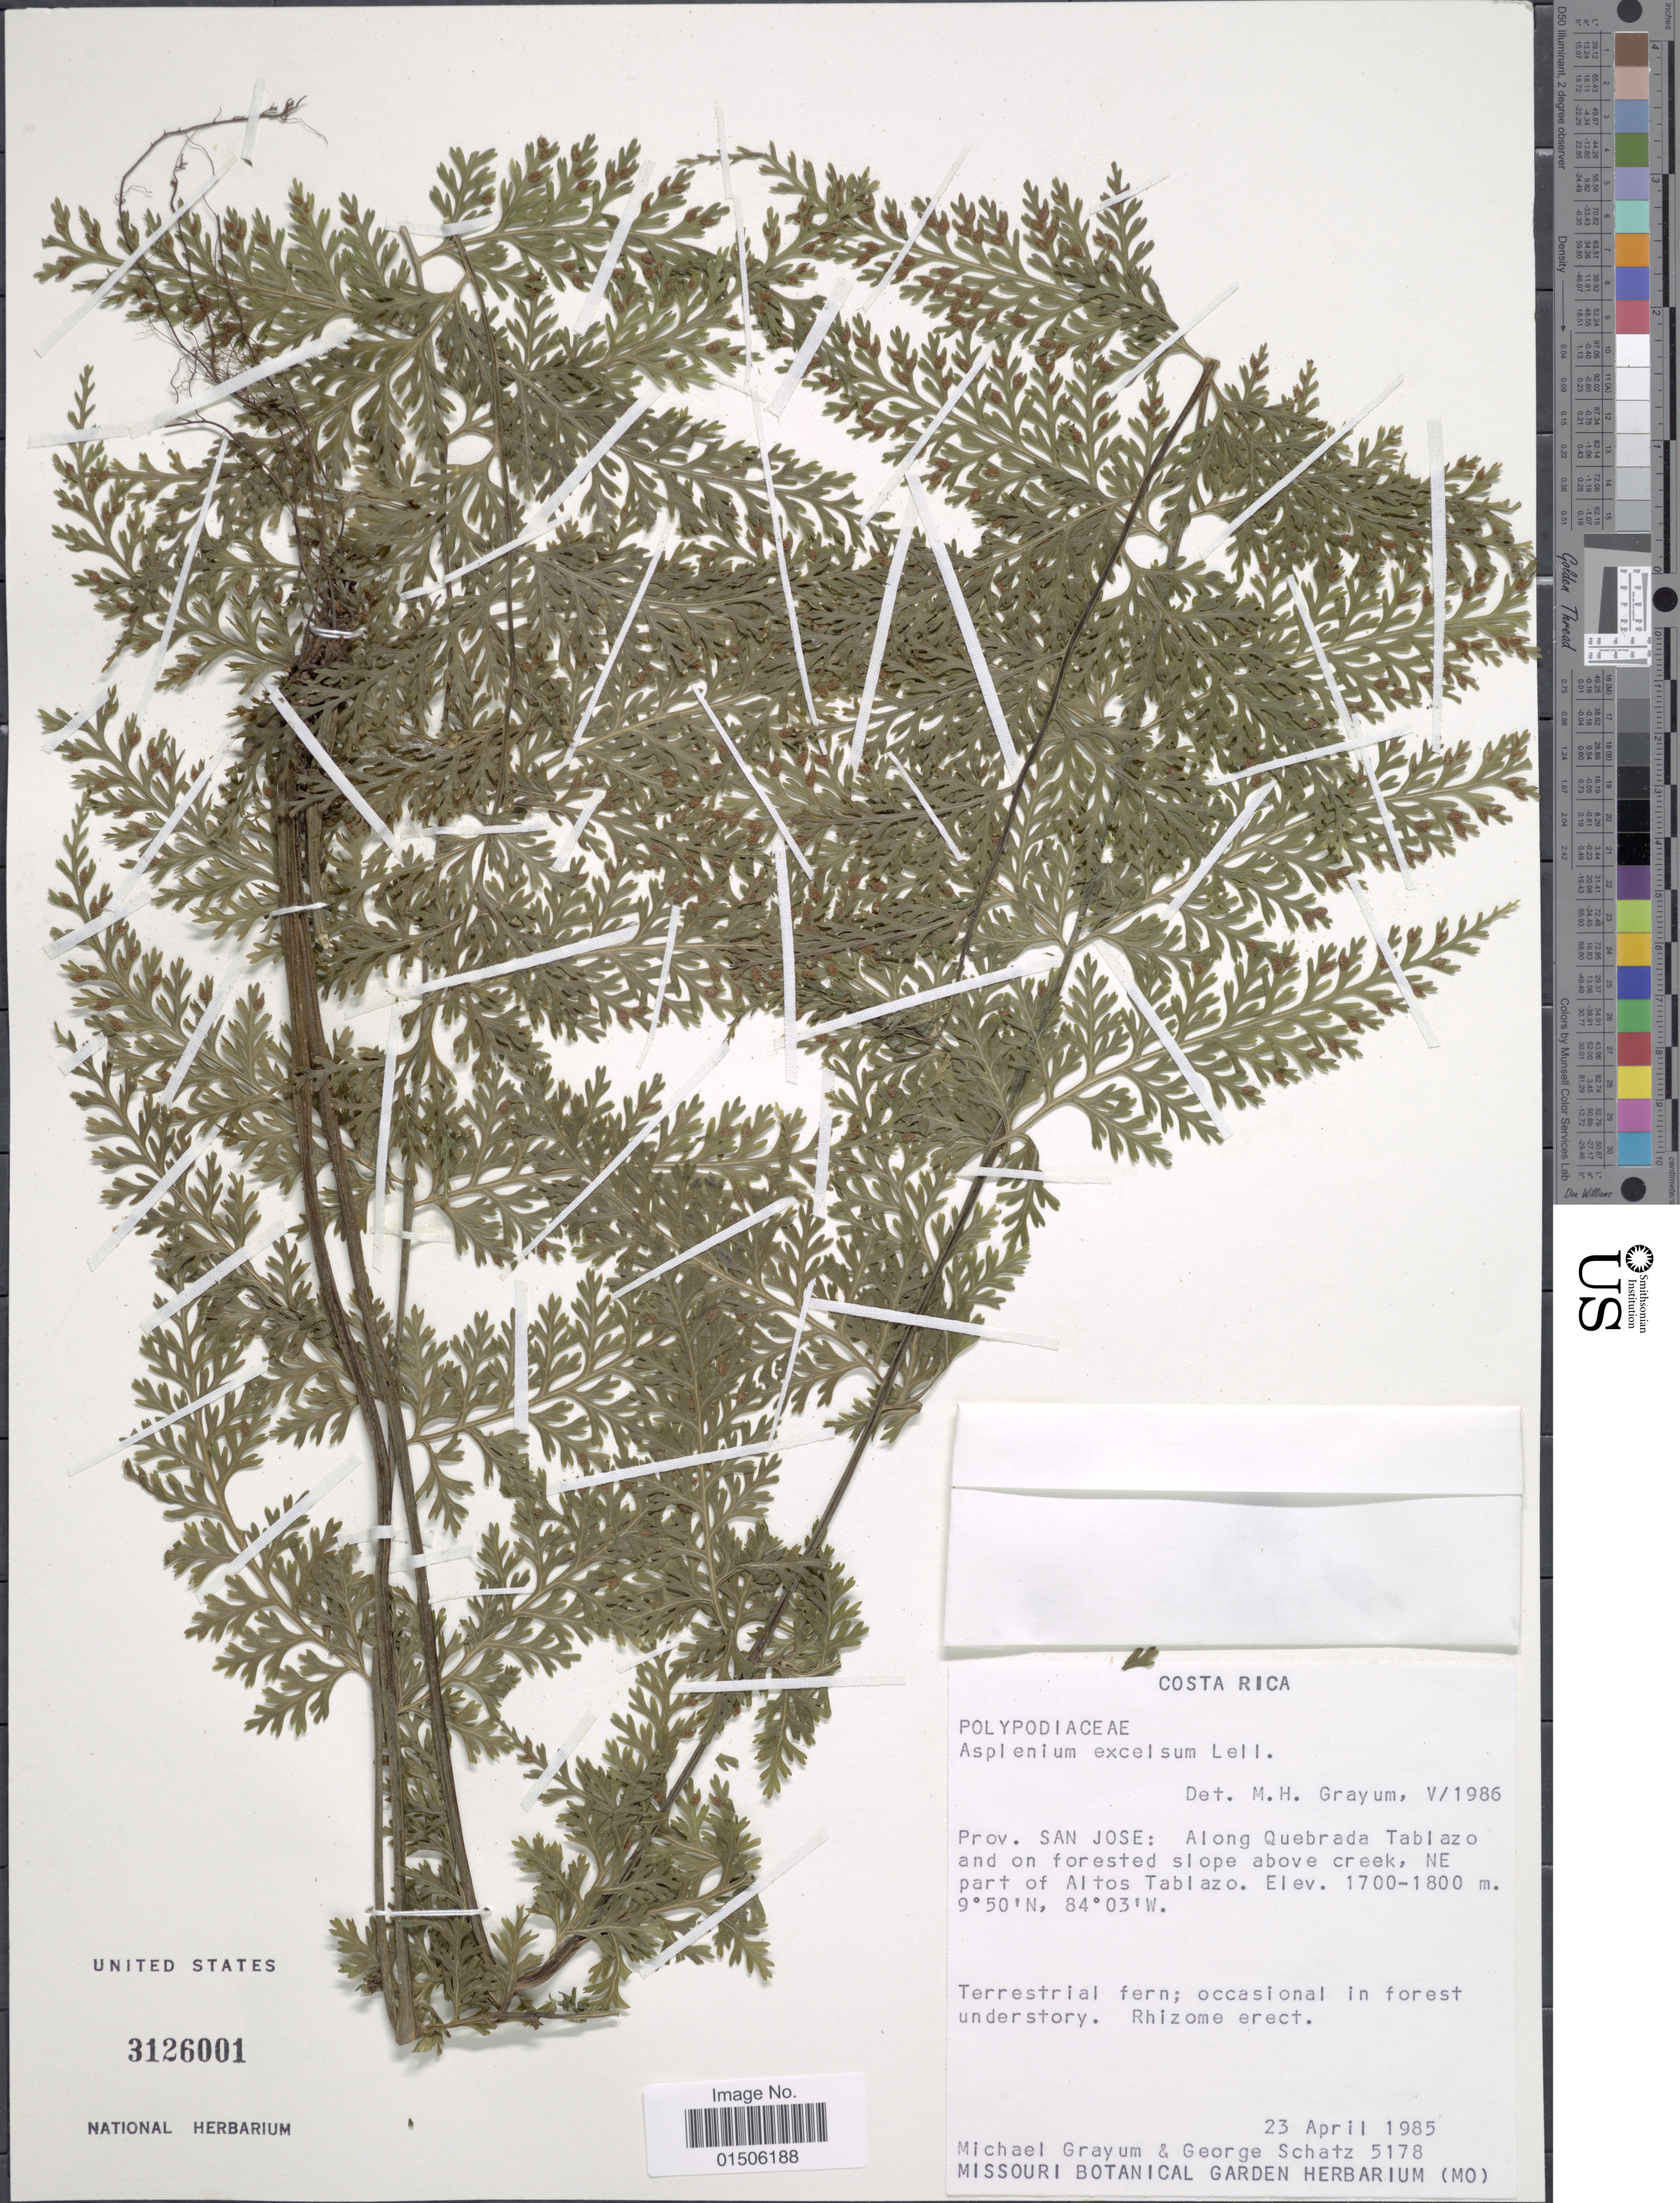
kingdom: Plantae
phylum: Tracheophyta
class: Polypodiopsida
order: Polypodiales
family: Aspleniaceae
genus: Asplenium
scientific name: Asplenium excelsum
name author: Lellinger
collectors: M. H. Grayum & G. Schatz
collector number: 5178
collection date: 1985-04-23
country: Costa Rica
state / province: San José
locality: Along Quebrada Tablazo and on forested slope above creek, NE part of Altos Tablazo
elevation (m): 1700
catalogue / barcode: US 3126001